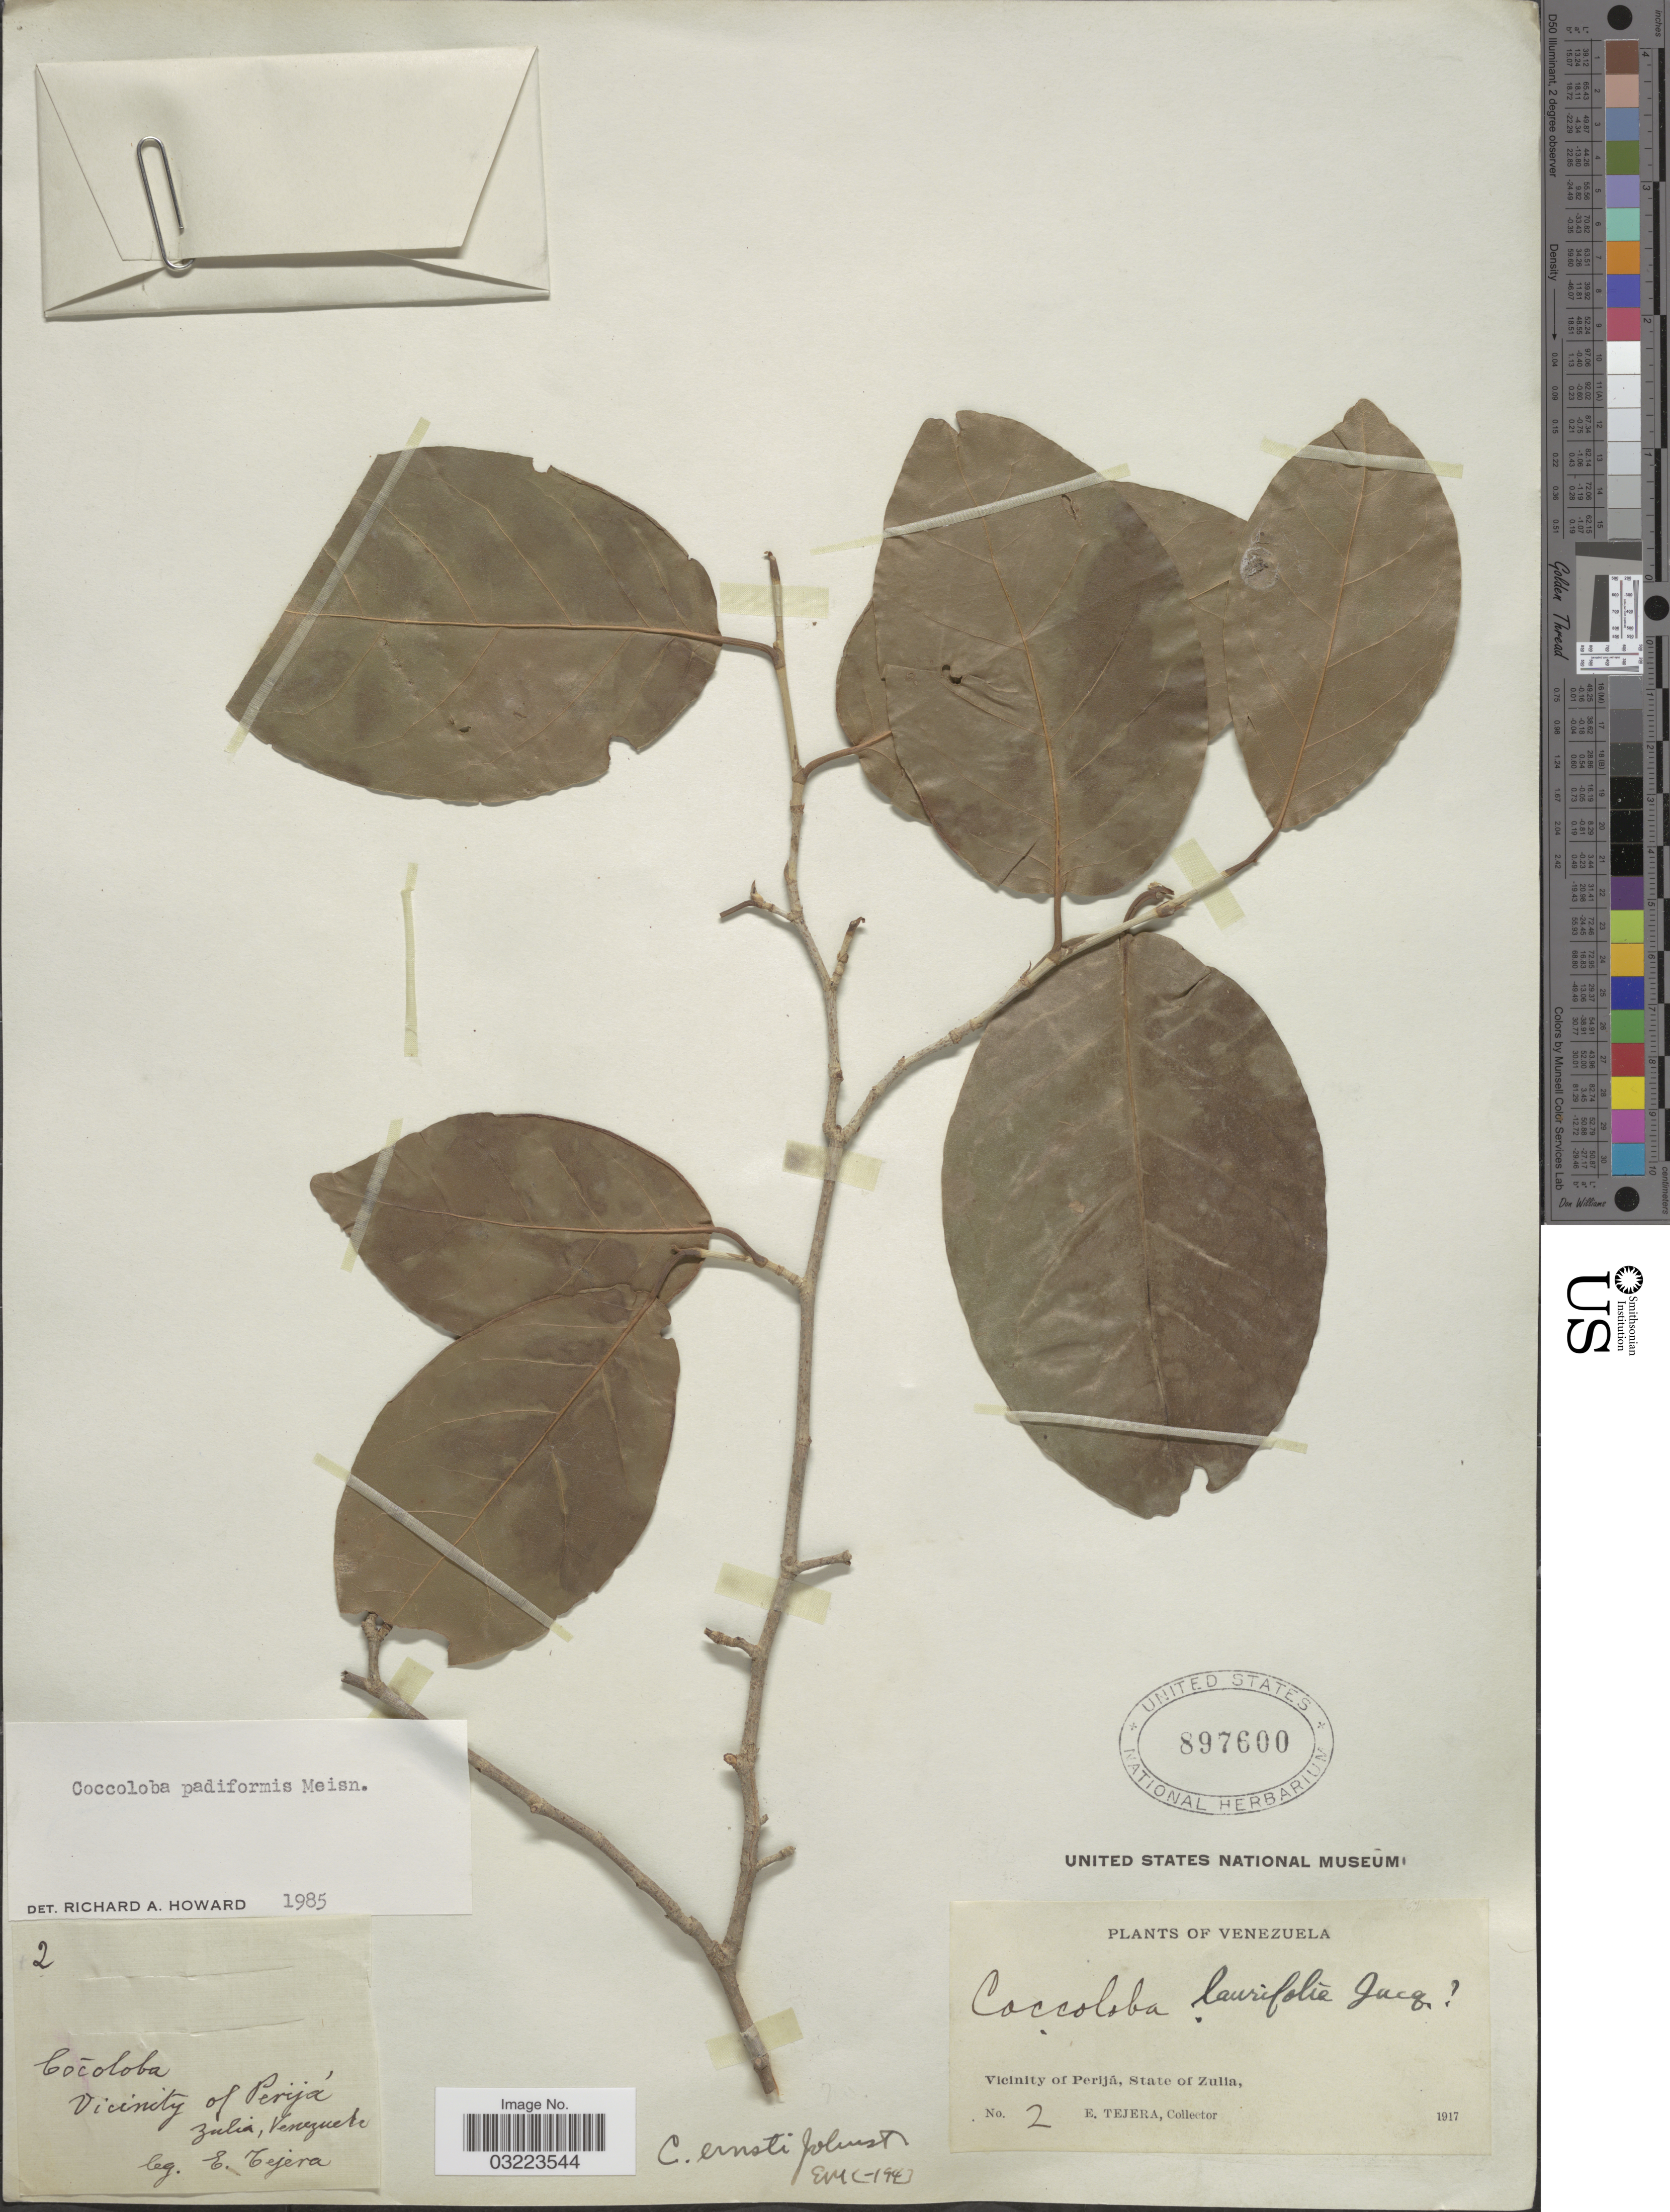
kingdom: Plantae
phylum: Tracheophyta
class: Magnoliopsida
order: Caryophyllales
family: Polygonaceae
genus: Coccoloba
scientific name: Coccoloba padiformis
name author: Meisn.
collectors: E. Tejera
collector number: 2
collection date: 1917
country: Venezuela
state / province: Zulia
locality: Vicinity of Perijá.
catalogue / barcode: US 897600